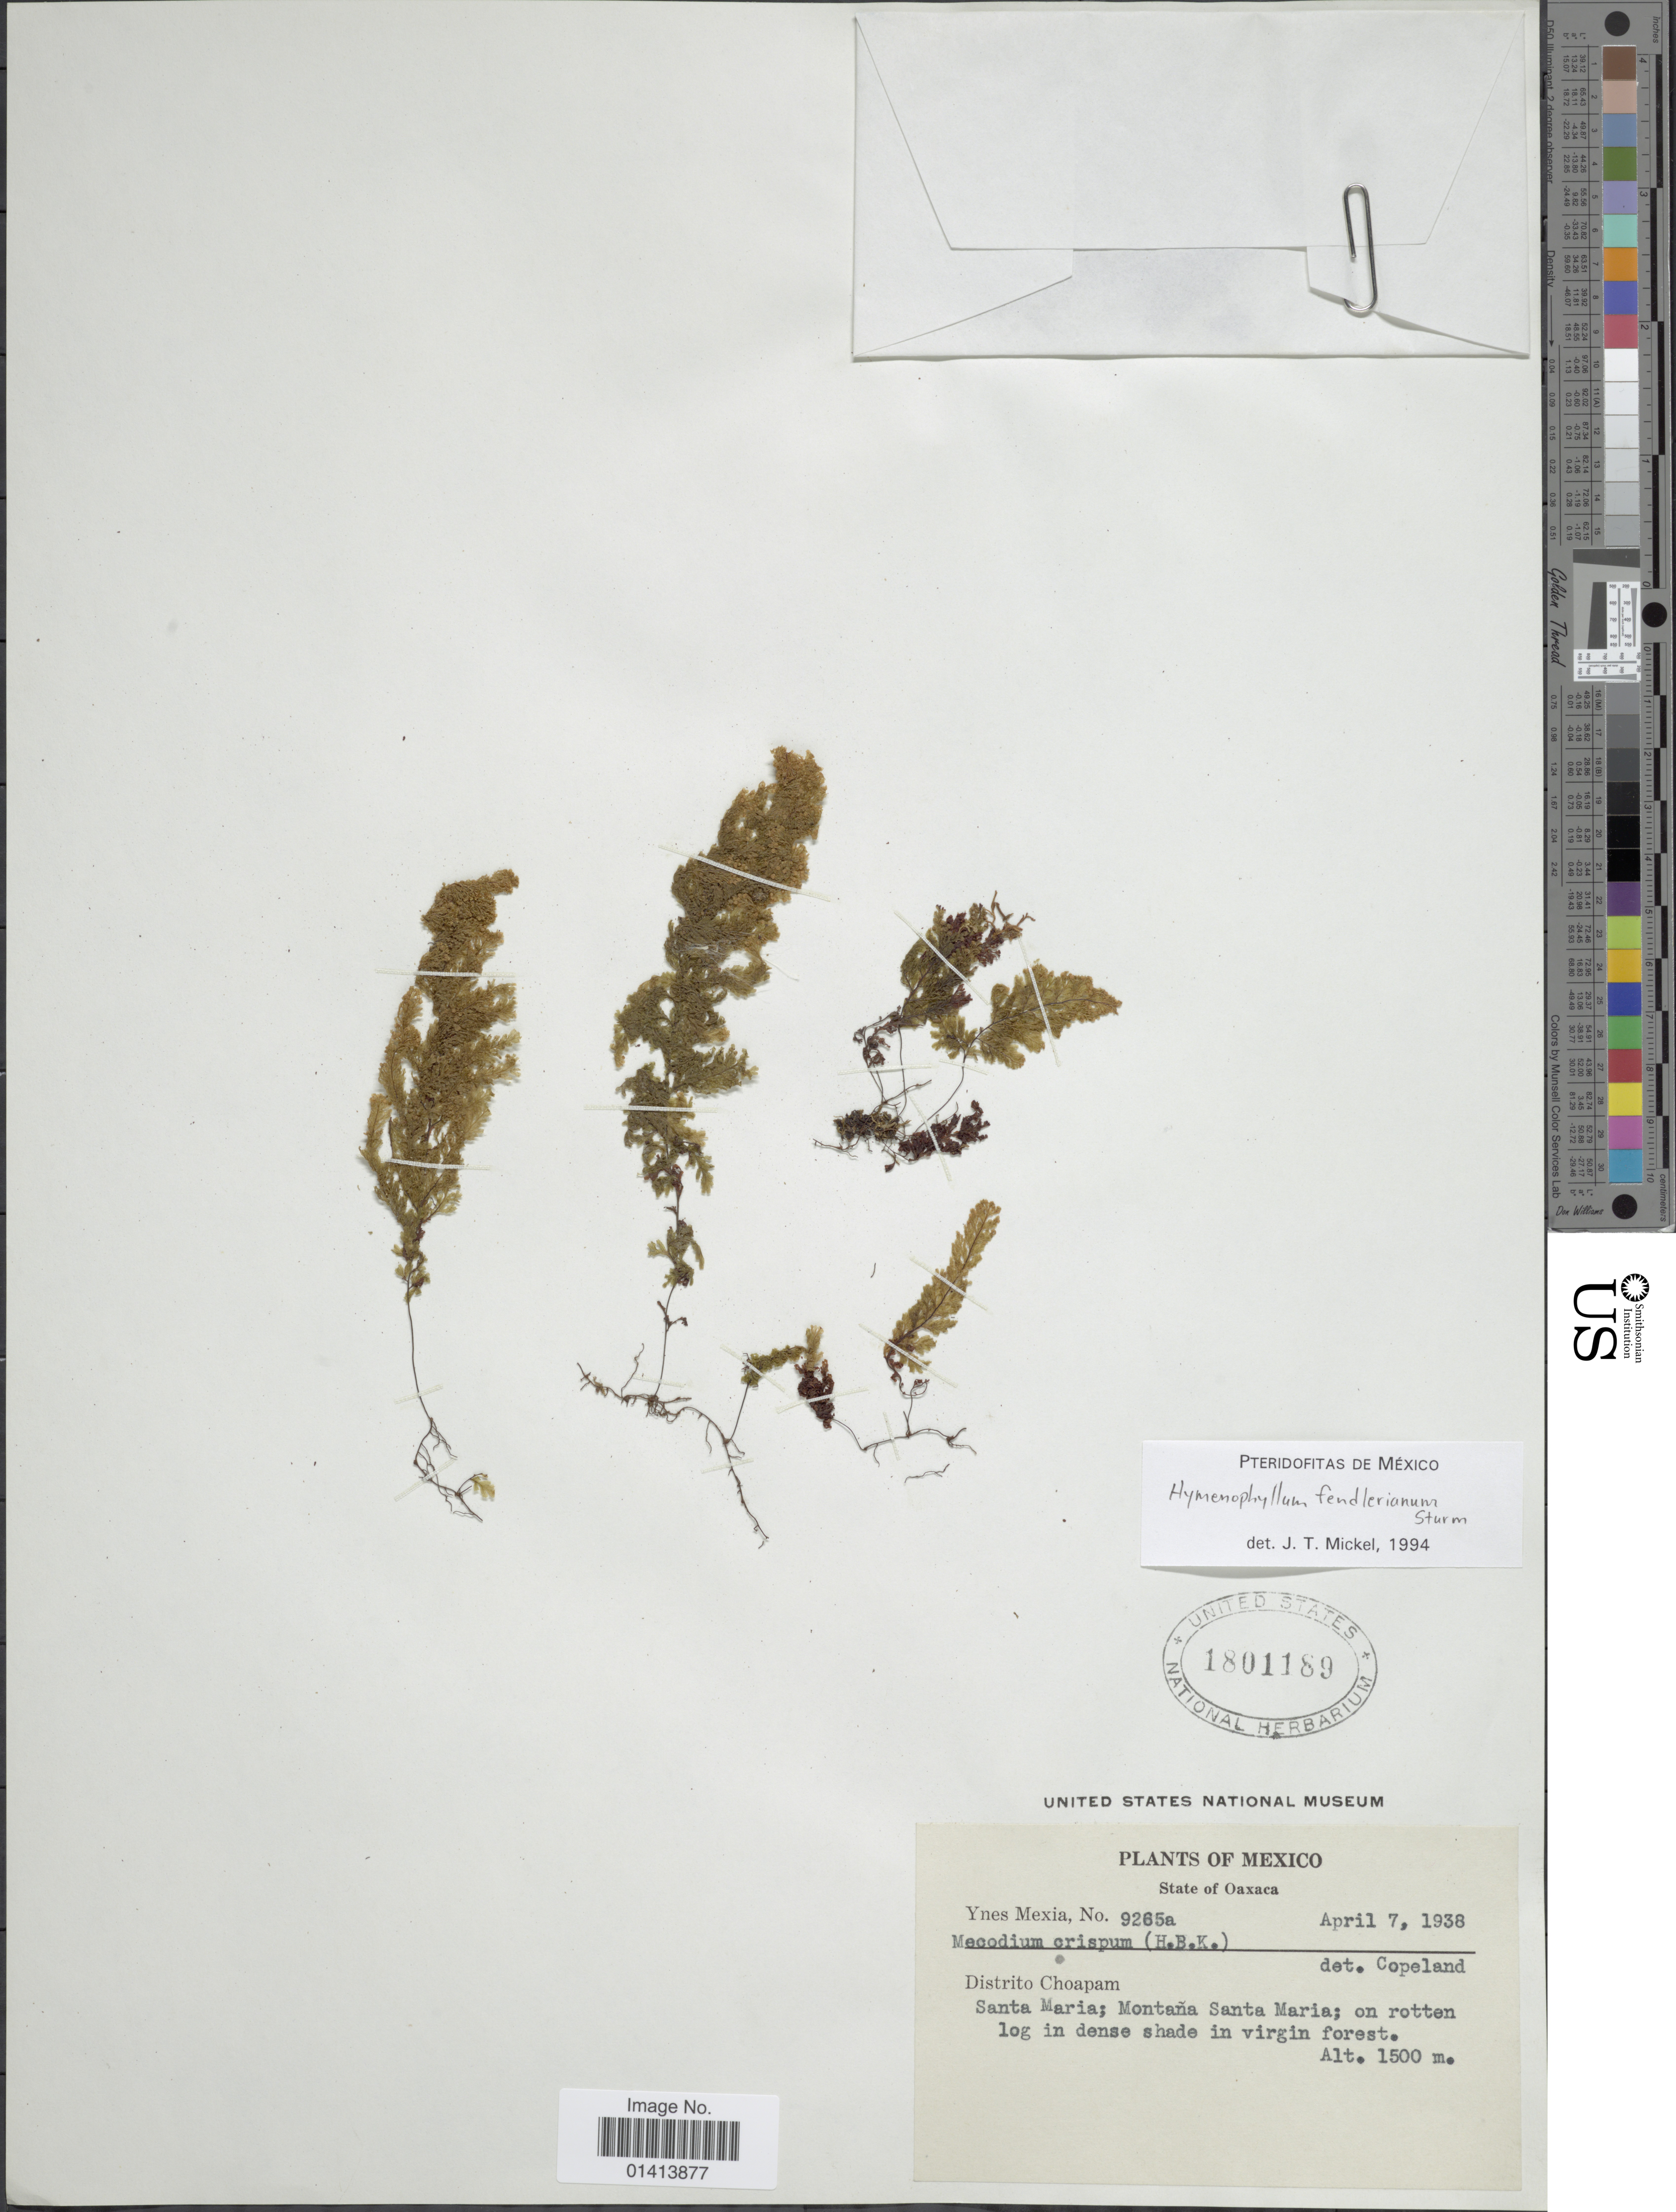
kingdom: Plantae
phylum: Tracheophyta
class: Polypodiopsida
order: Hymenophyllales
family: Hymenophyllaceae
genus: Hymenophyllum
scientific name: Hymenophyllum fendlerianum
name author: J.W. Sturm in Mart.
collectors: Y. Mexia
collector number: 9265a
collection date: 1938-04-07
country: Mexico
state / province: Oaxaca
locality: Distrito Choapam, Santa Maria; Montaña Santa Maria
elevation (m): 1500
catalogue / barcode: US 1801189